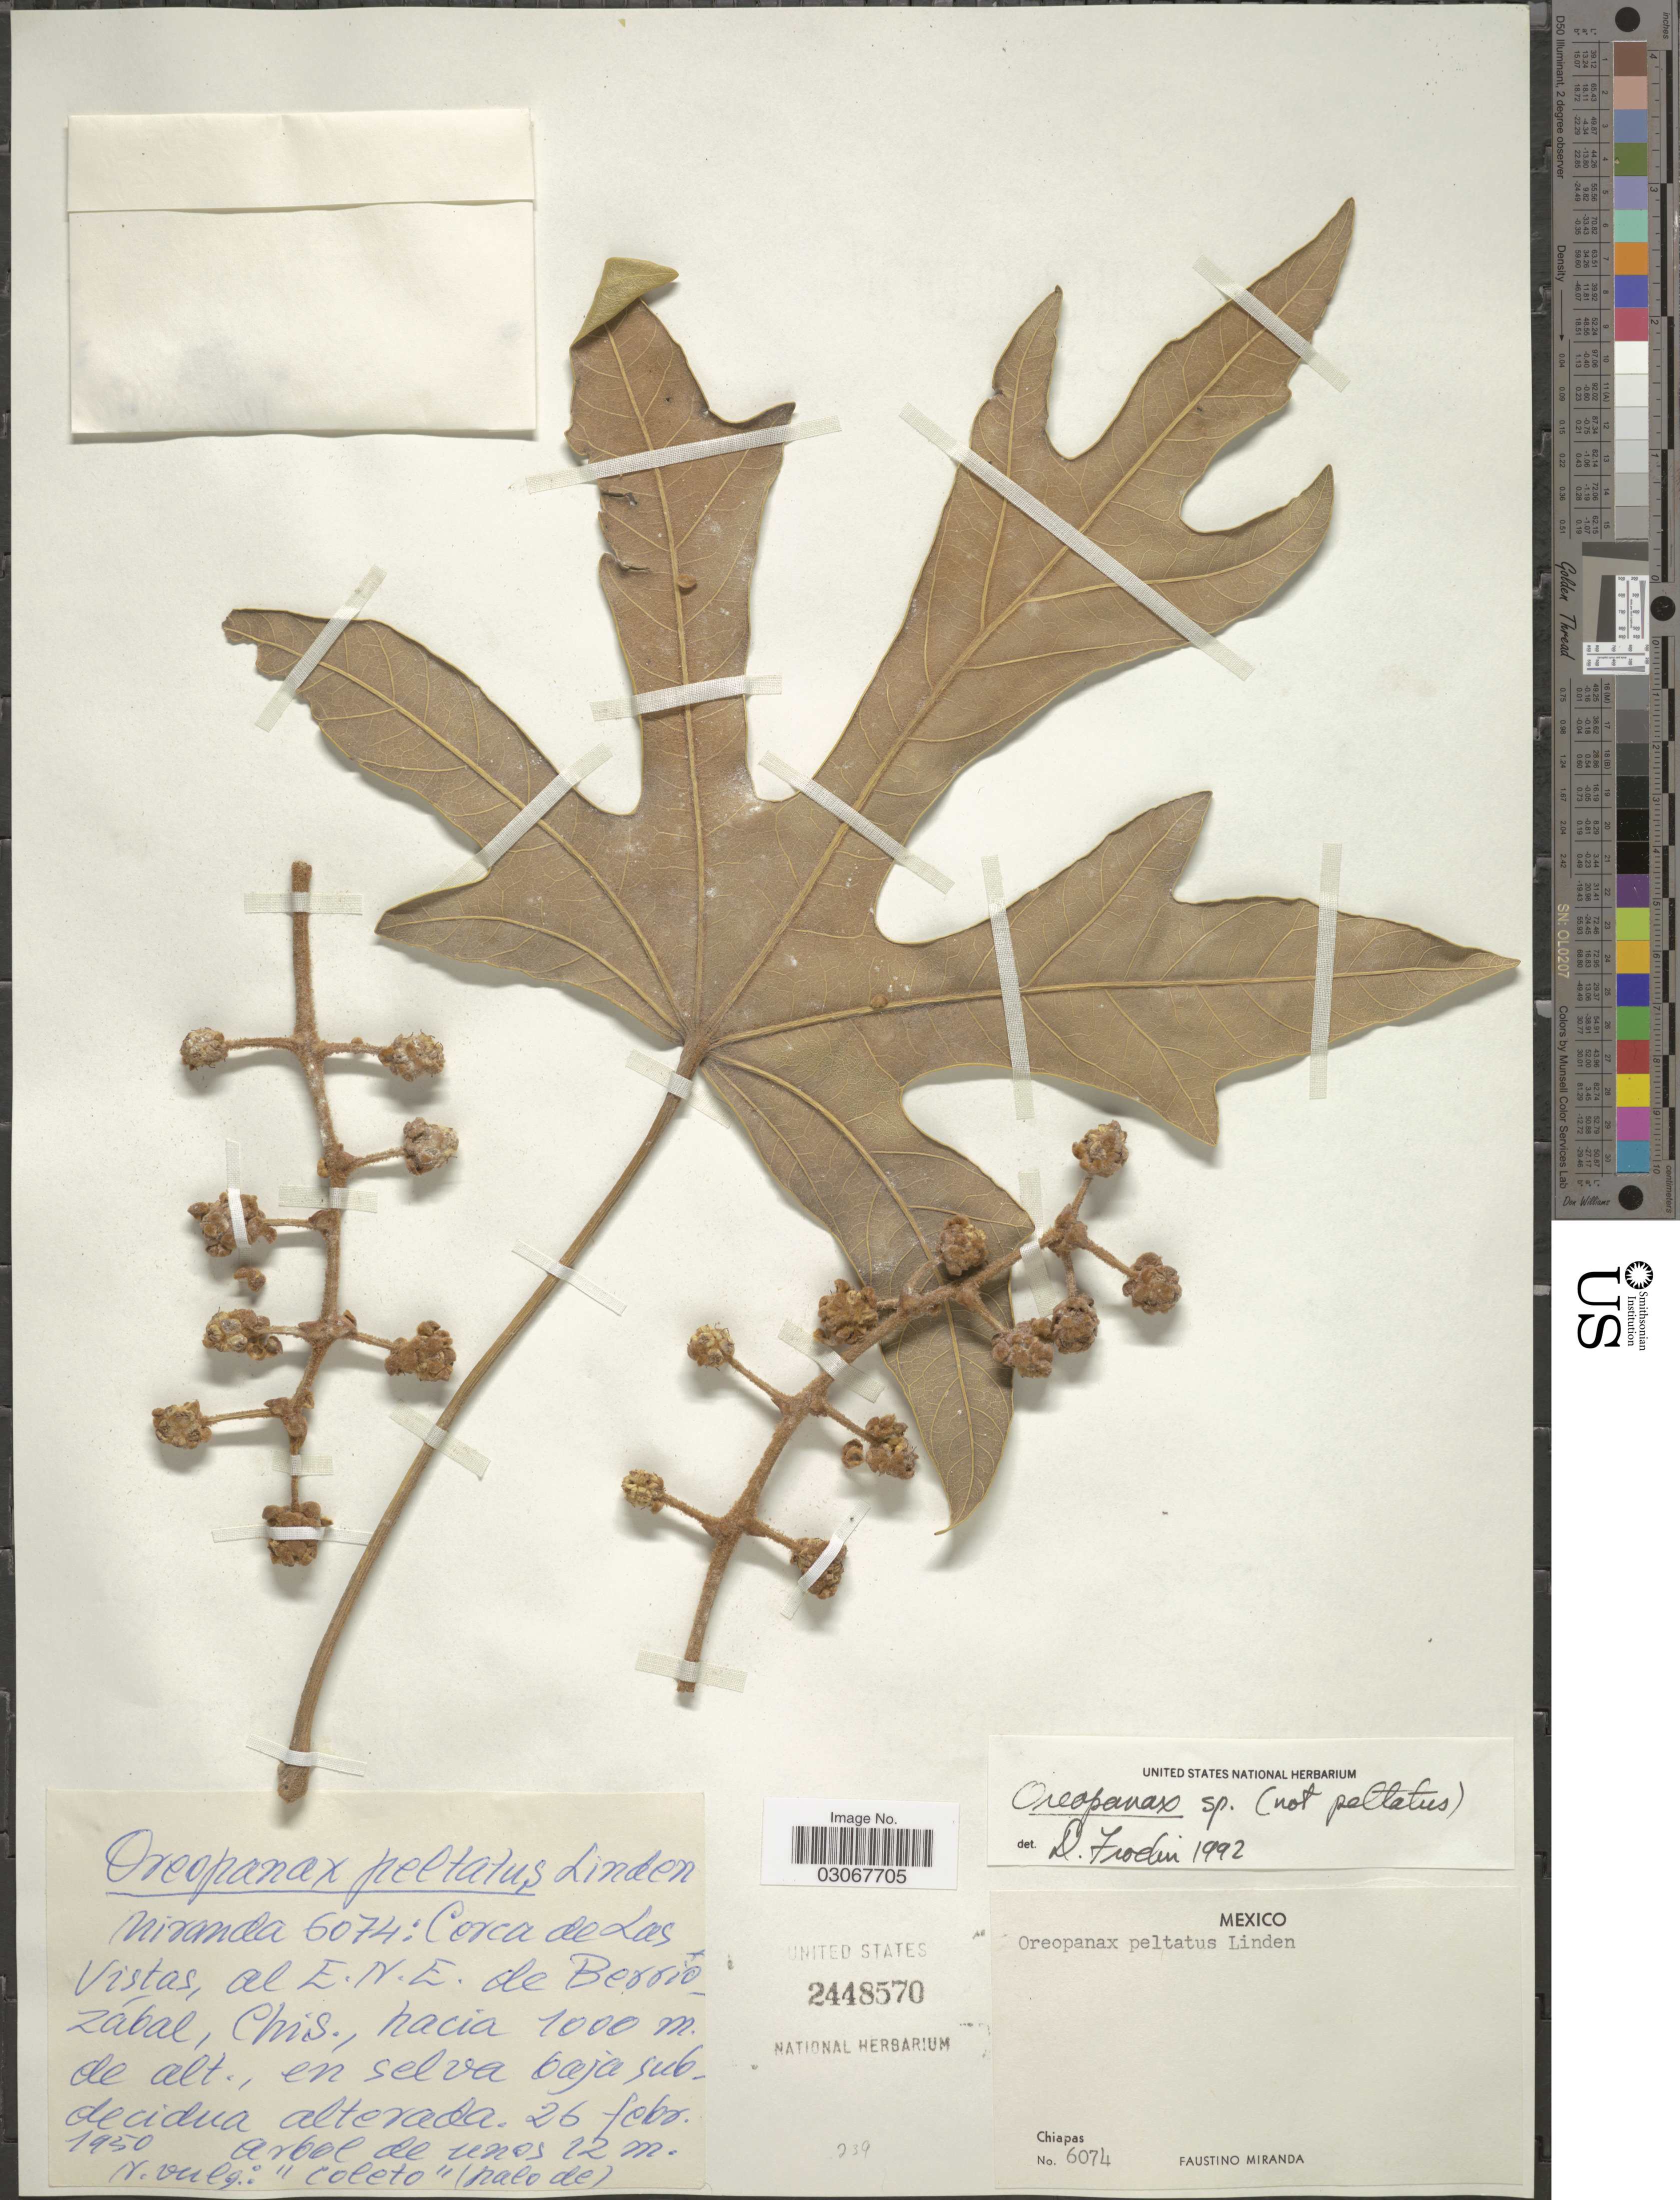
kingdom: Plantae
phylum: Tracheophyta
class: Magnoliopsida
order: Apiales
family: Araliaceae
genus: Oreopanax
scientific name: Oreopanax sp.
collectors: F. Miranda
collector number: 6074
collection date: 1950-02-26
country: Mexico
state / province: Chiapas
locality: Cerca de Las Vistas, al E.N.E. de Berriozábal, Chis.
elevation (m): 1000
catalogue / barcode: US 2448570